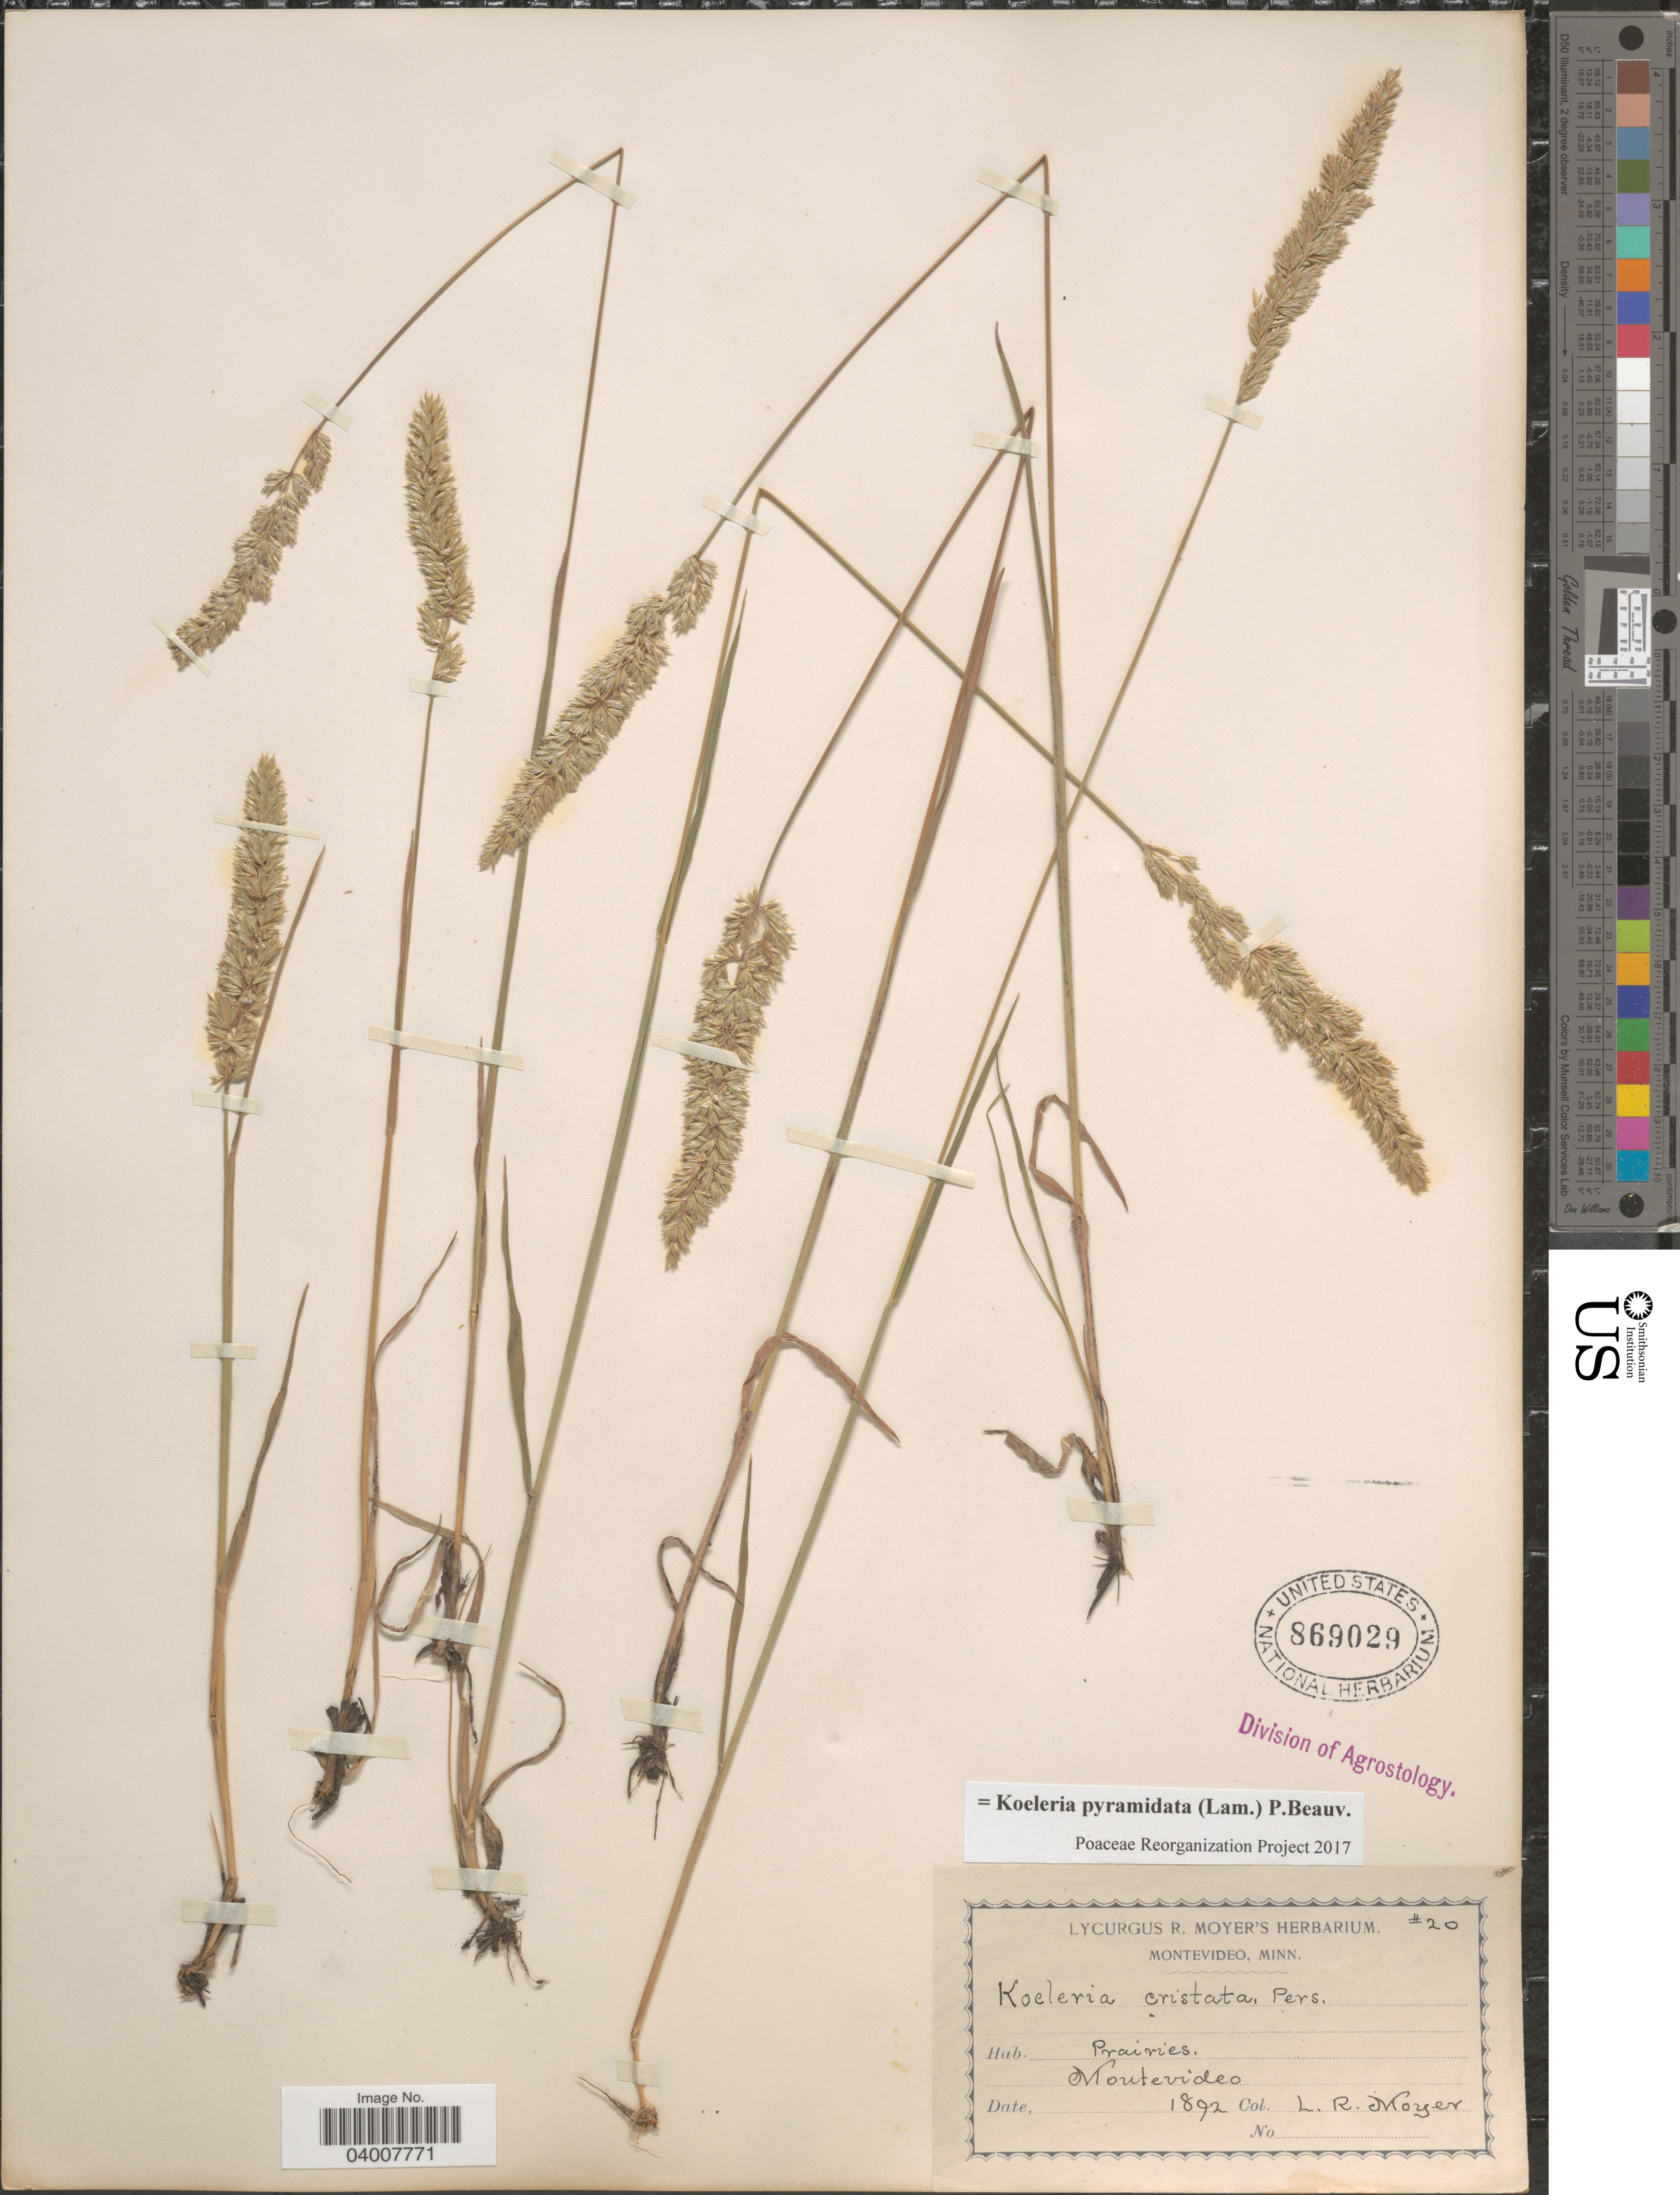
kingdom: Plantae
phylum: Tracheophyta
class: Liliopsida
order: Poales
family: Poaceae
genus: Koeleria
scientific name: Koeleria pyramidata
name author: (Lam.) P. Beauv.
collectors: L. Moyer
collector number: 20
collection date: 1892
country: United States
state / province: Minnesota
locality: Montevideo.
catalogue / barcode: US 869029